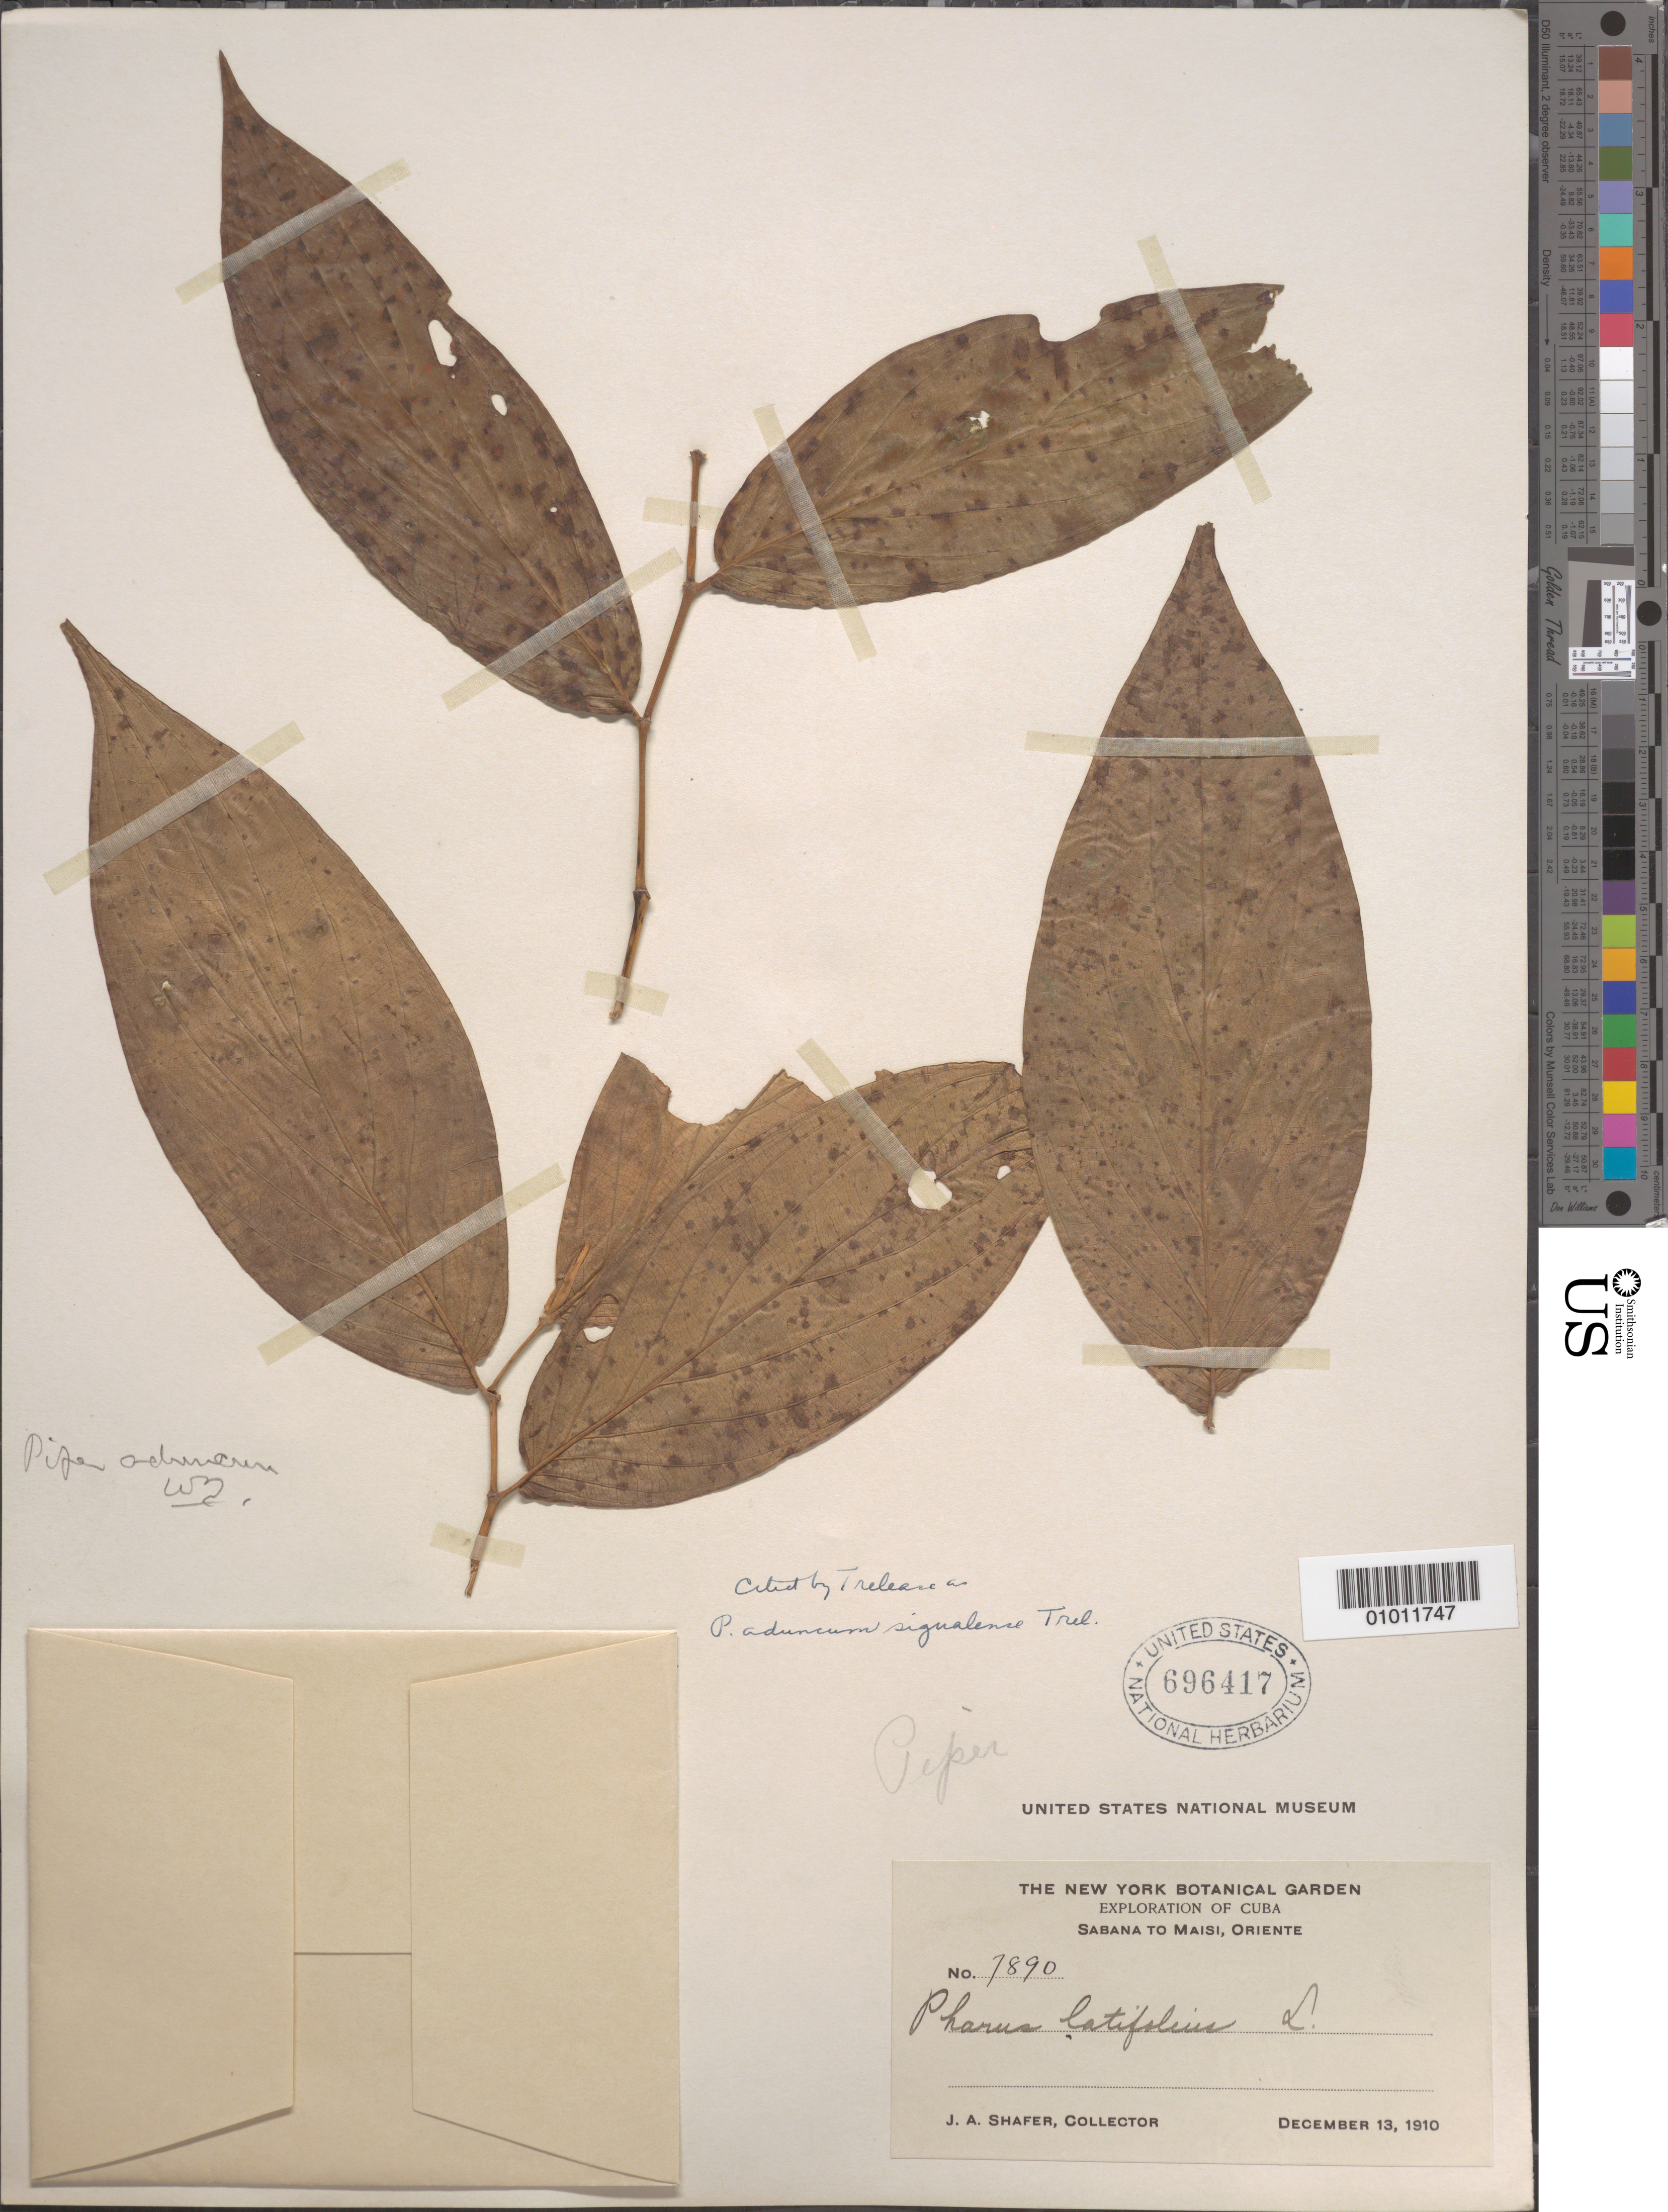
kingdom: Plantae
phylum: Tracheophyta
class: Magnoliopsida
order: Piperales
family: Piperaceae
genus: Piper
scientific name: Piper aduncum var. aduncum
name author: L.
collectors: J. A. Shafer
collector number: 7890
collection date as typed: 13 Dec 1910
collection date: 1910-12-13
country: Cuba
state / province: Oriente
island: Cuba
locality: Sabana to Maisi, Oriente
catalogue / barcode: US 696417